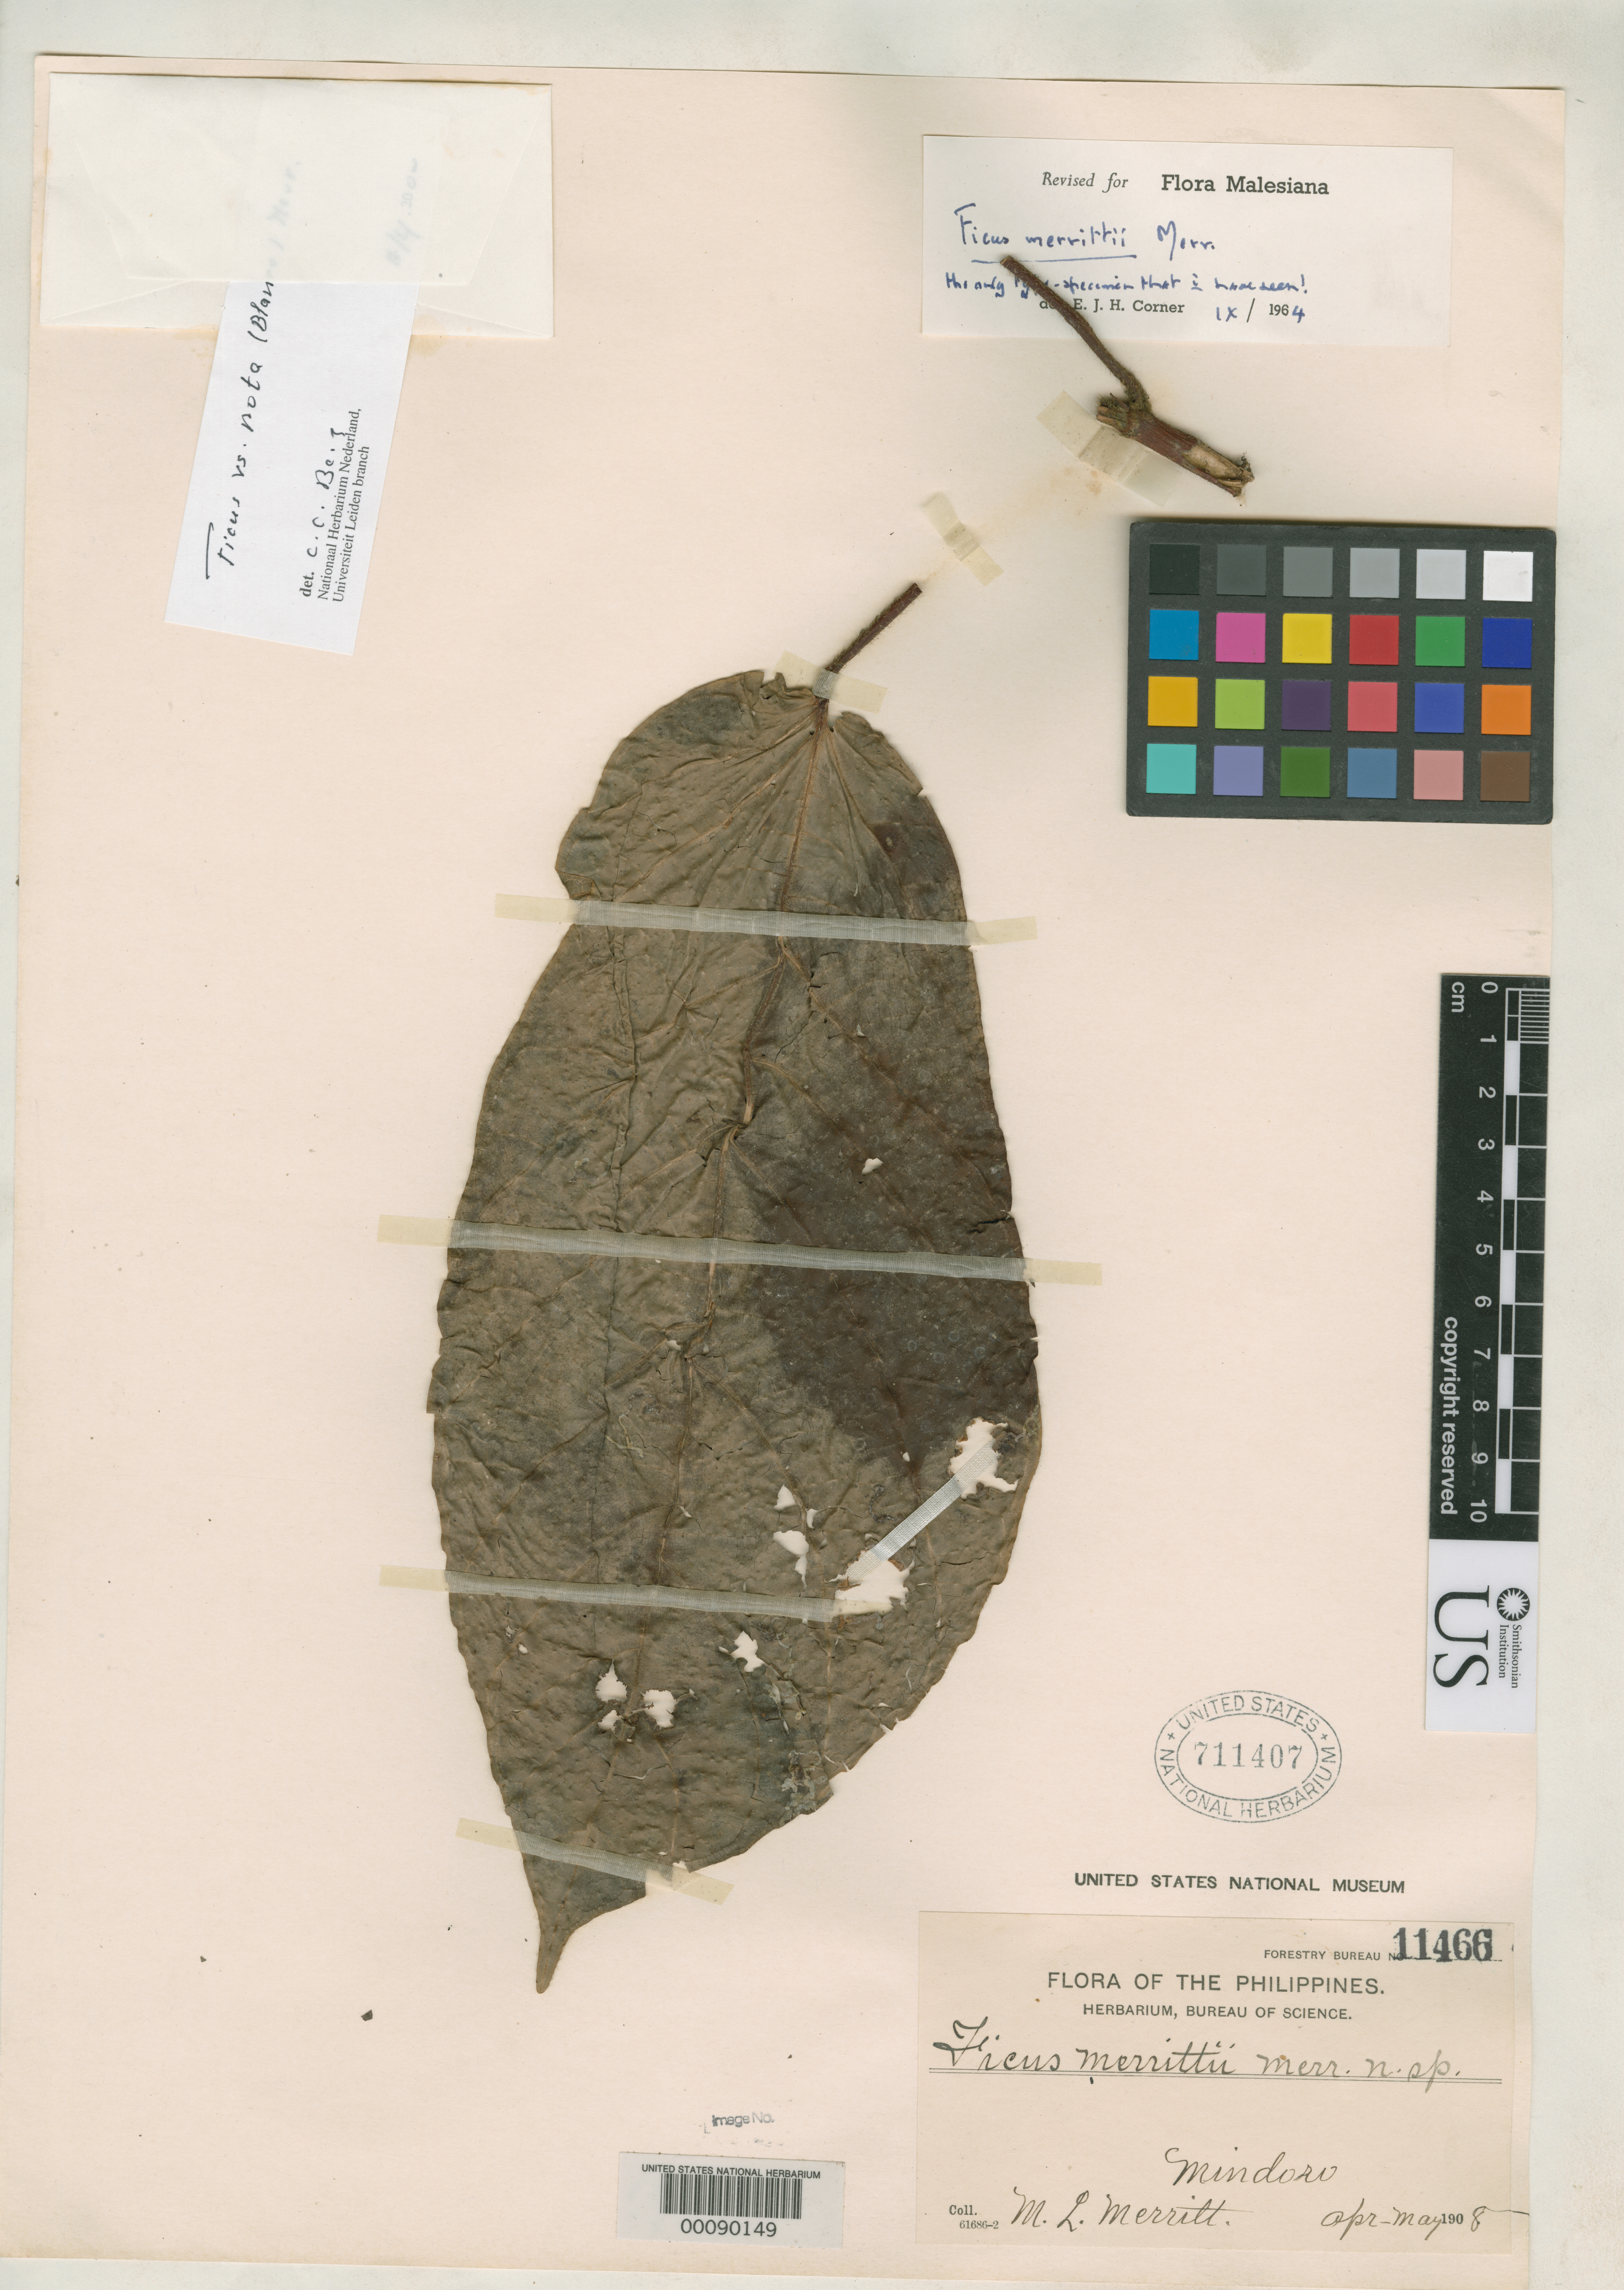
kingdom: Plantae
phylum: Tracheophyta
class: Magnoliopsida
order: Rosales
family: Moraceae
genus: Ficus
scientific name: Ficus merrittii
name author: Merr.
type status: Isotype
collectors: M. L. Merritt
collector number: Bur. Sci. 11466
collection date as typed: May 1908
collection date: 1908-05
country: Philippines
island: Mindoro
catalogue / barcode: US 711407